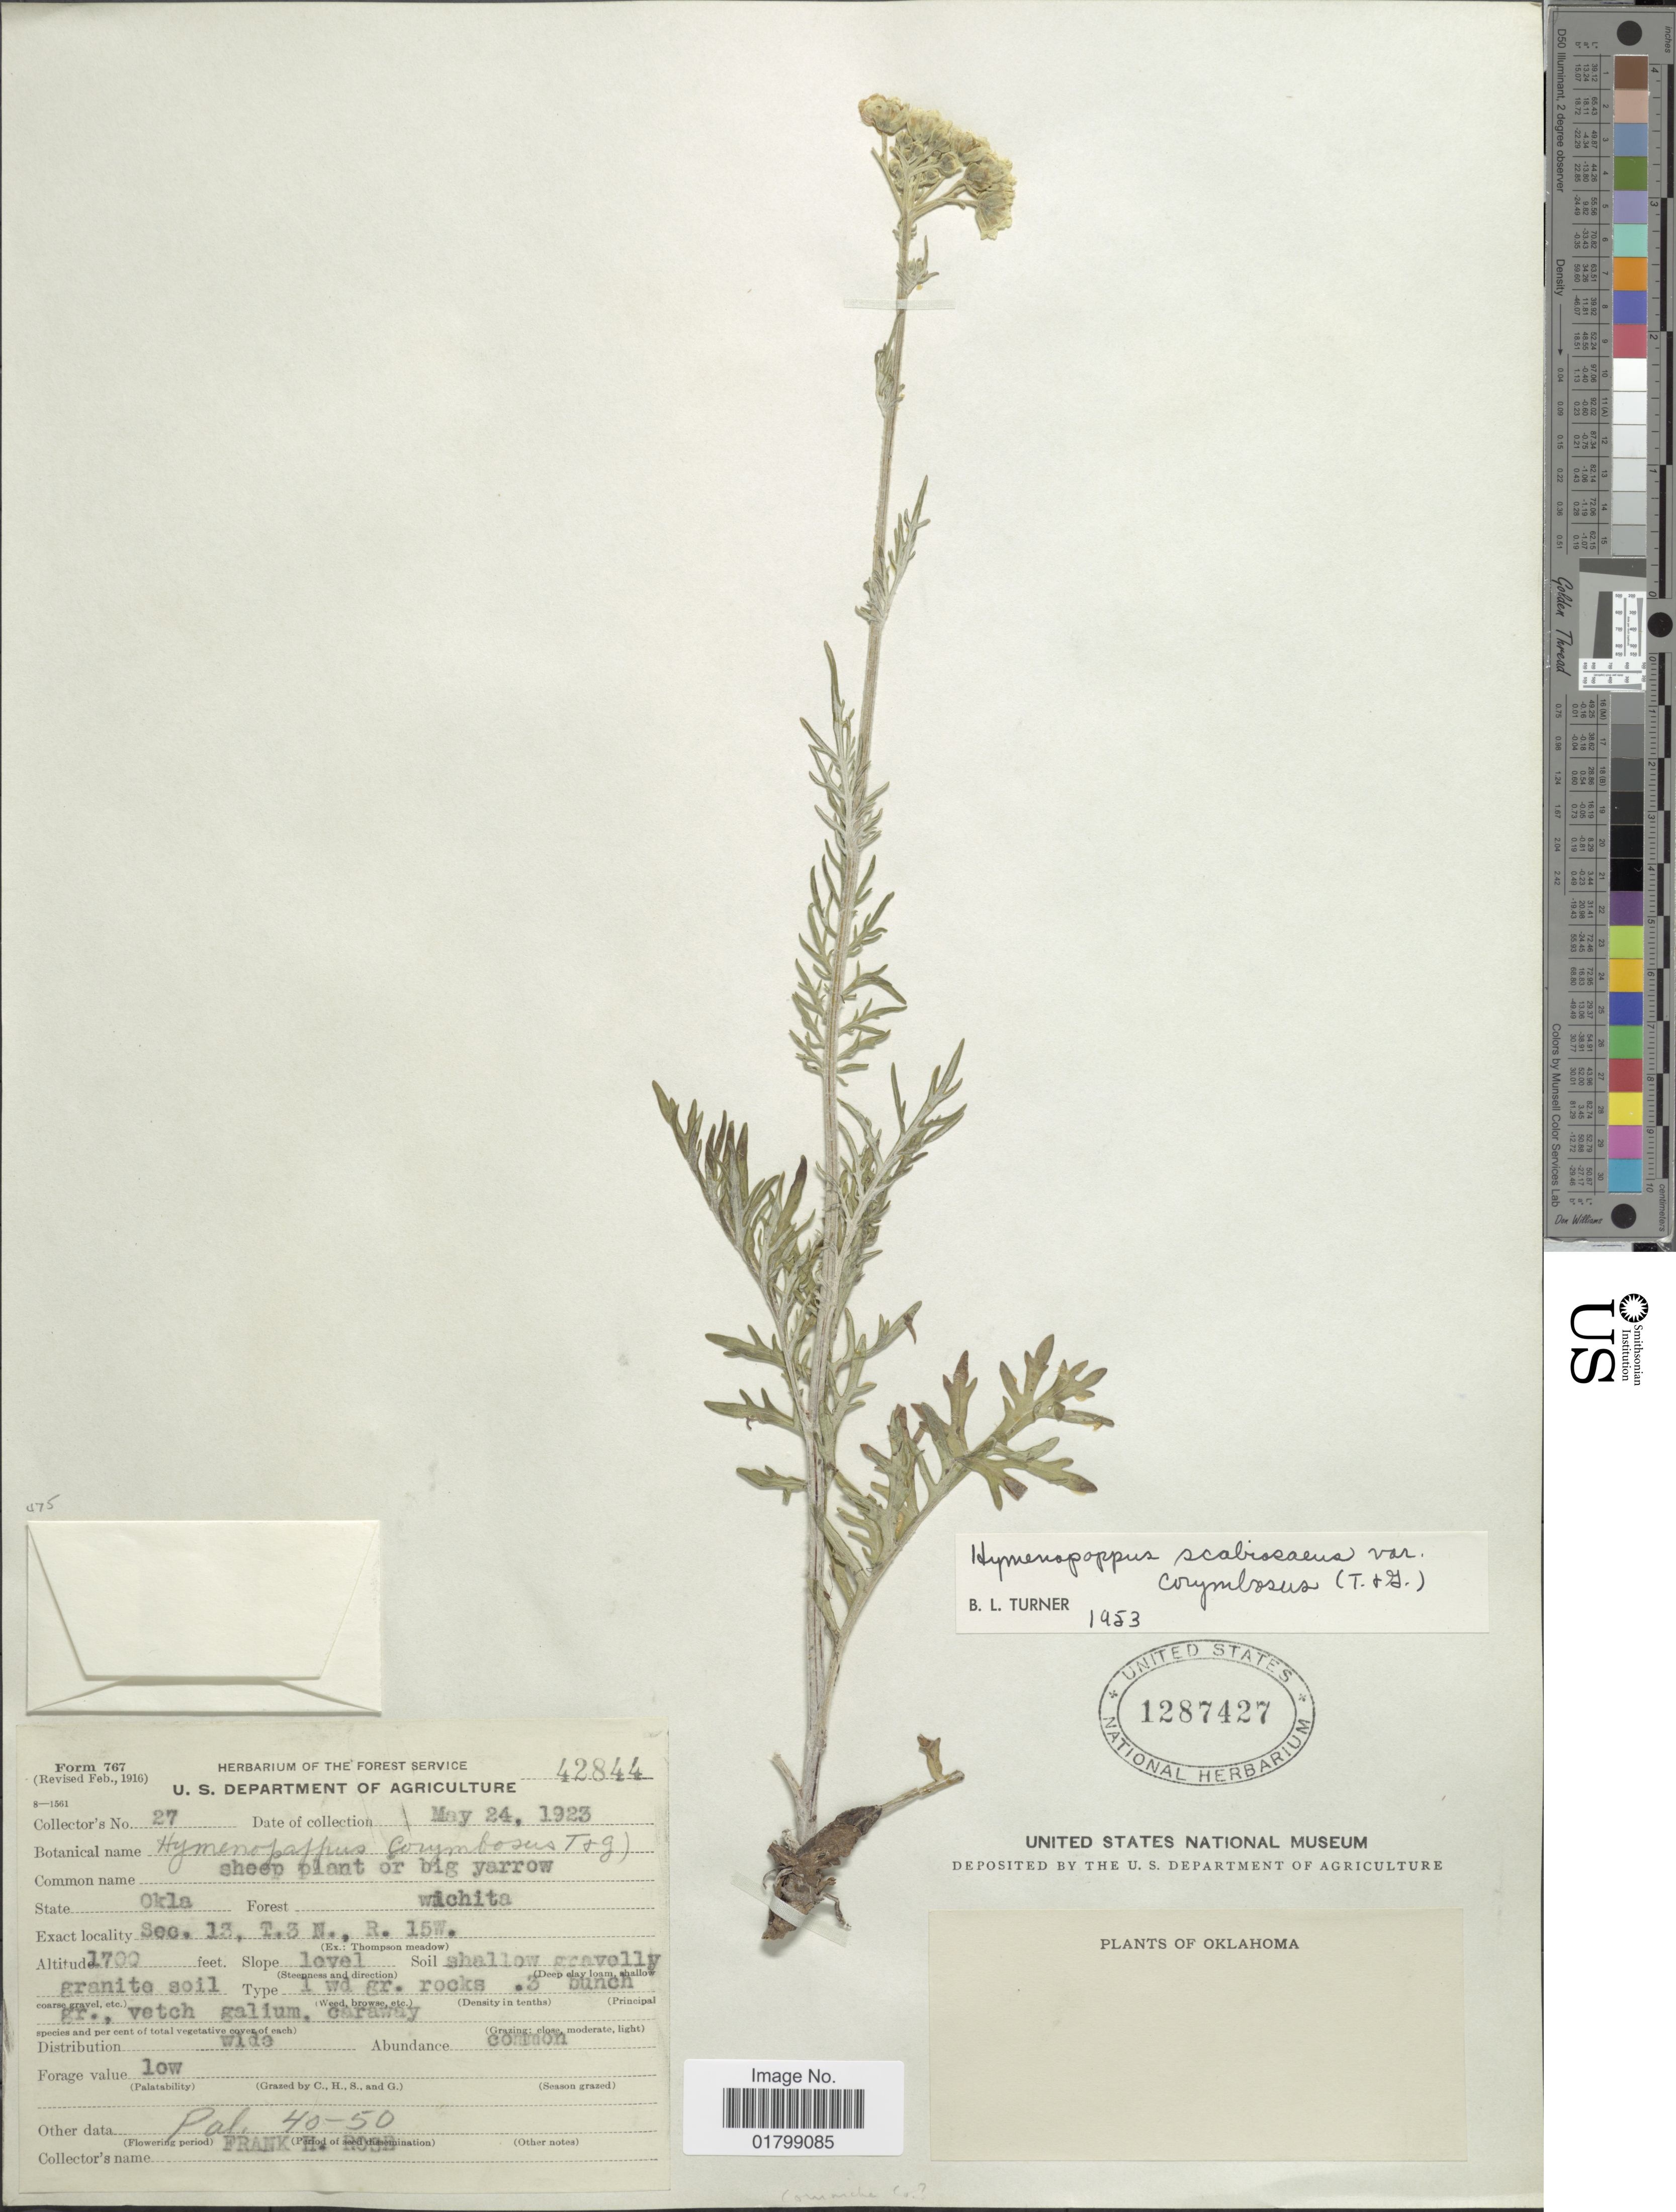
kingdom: Plantae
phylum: Tracheophyta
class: Magnoliopsida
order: Asterales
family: Asteraceae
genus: Hymenopappus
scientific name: Hymenopappus scabiosaeus var. corymbosus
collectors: F. H. Rose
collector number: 42844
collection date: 1923-05-24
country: United States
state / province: Oklahoma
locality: Sec. 13, T3N, R15W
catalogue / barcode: US 1287427